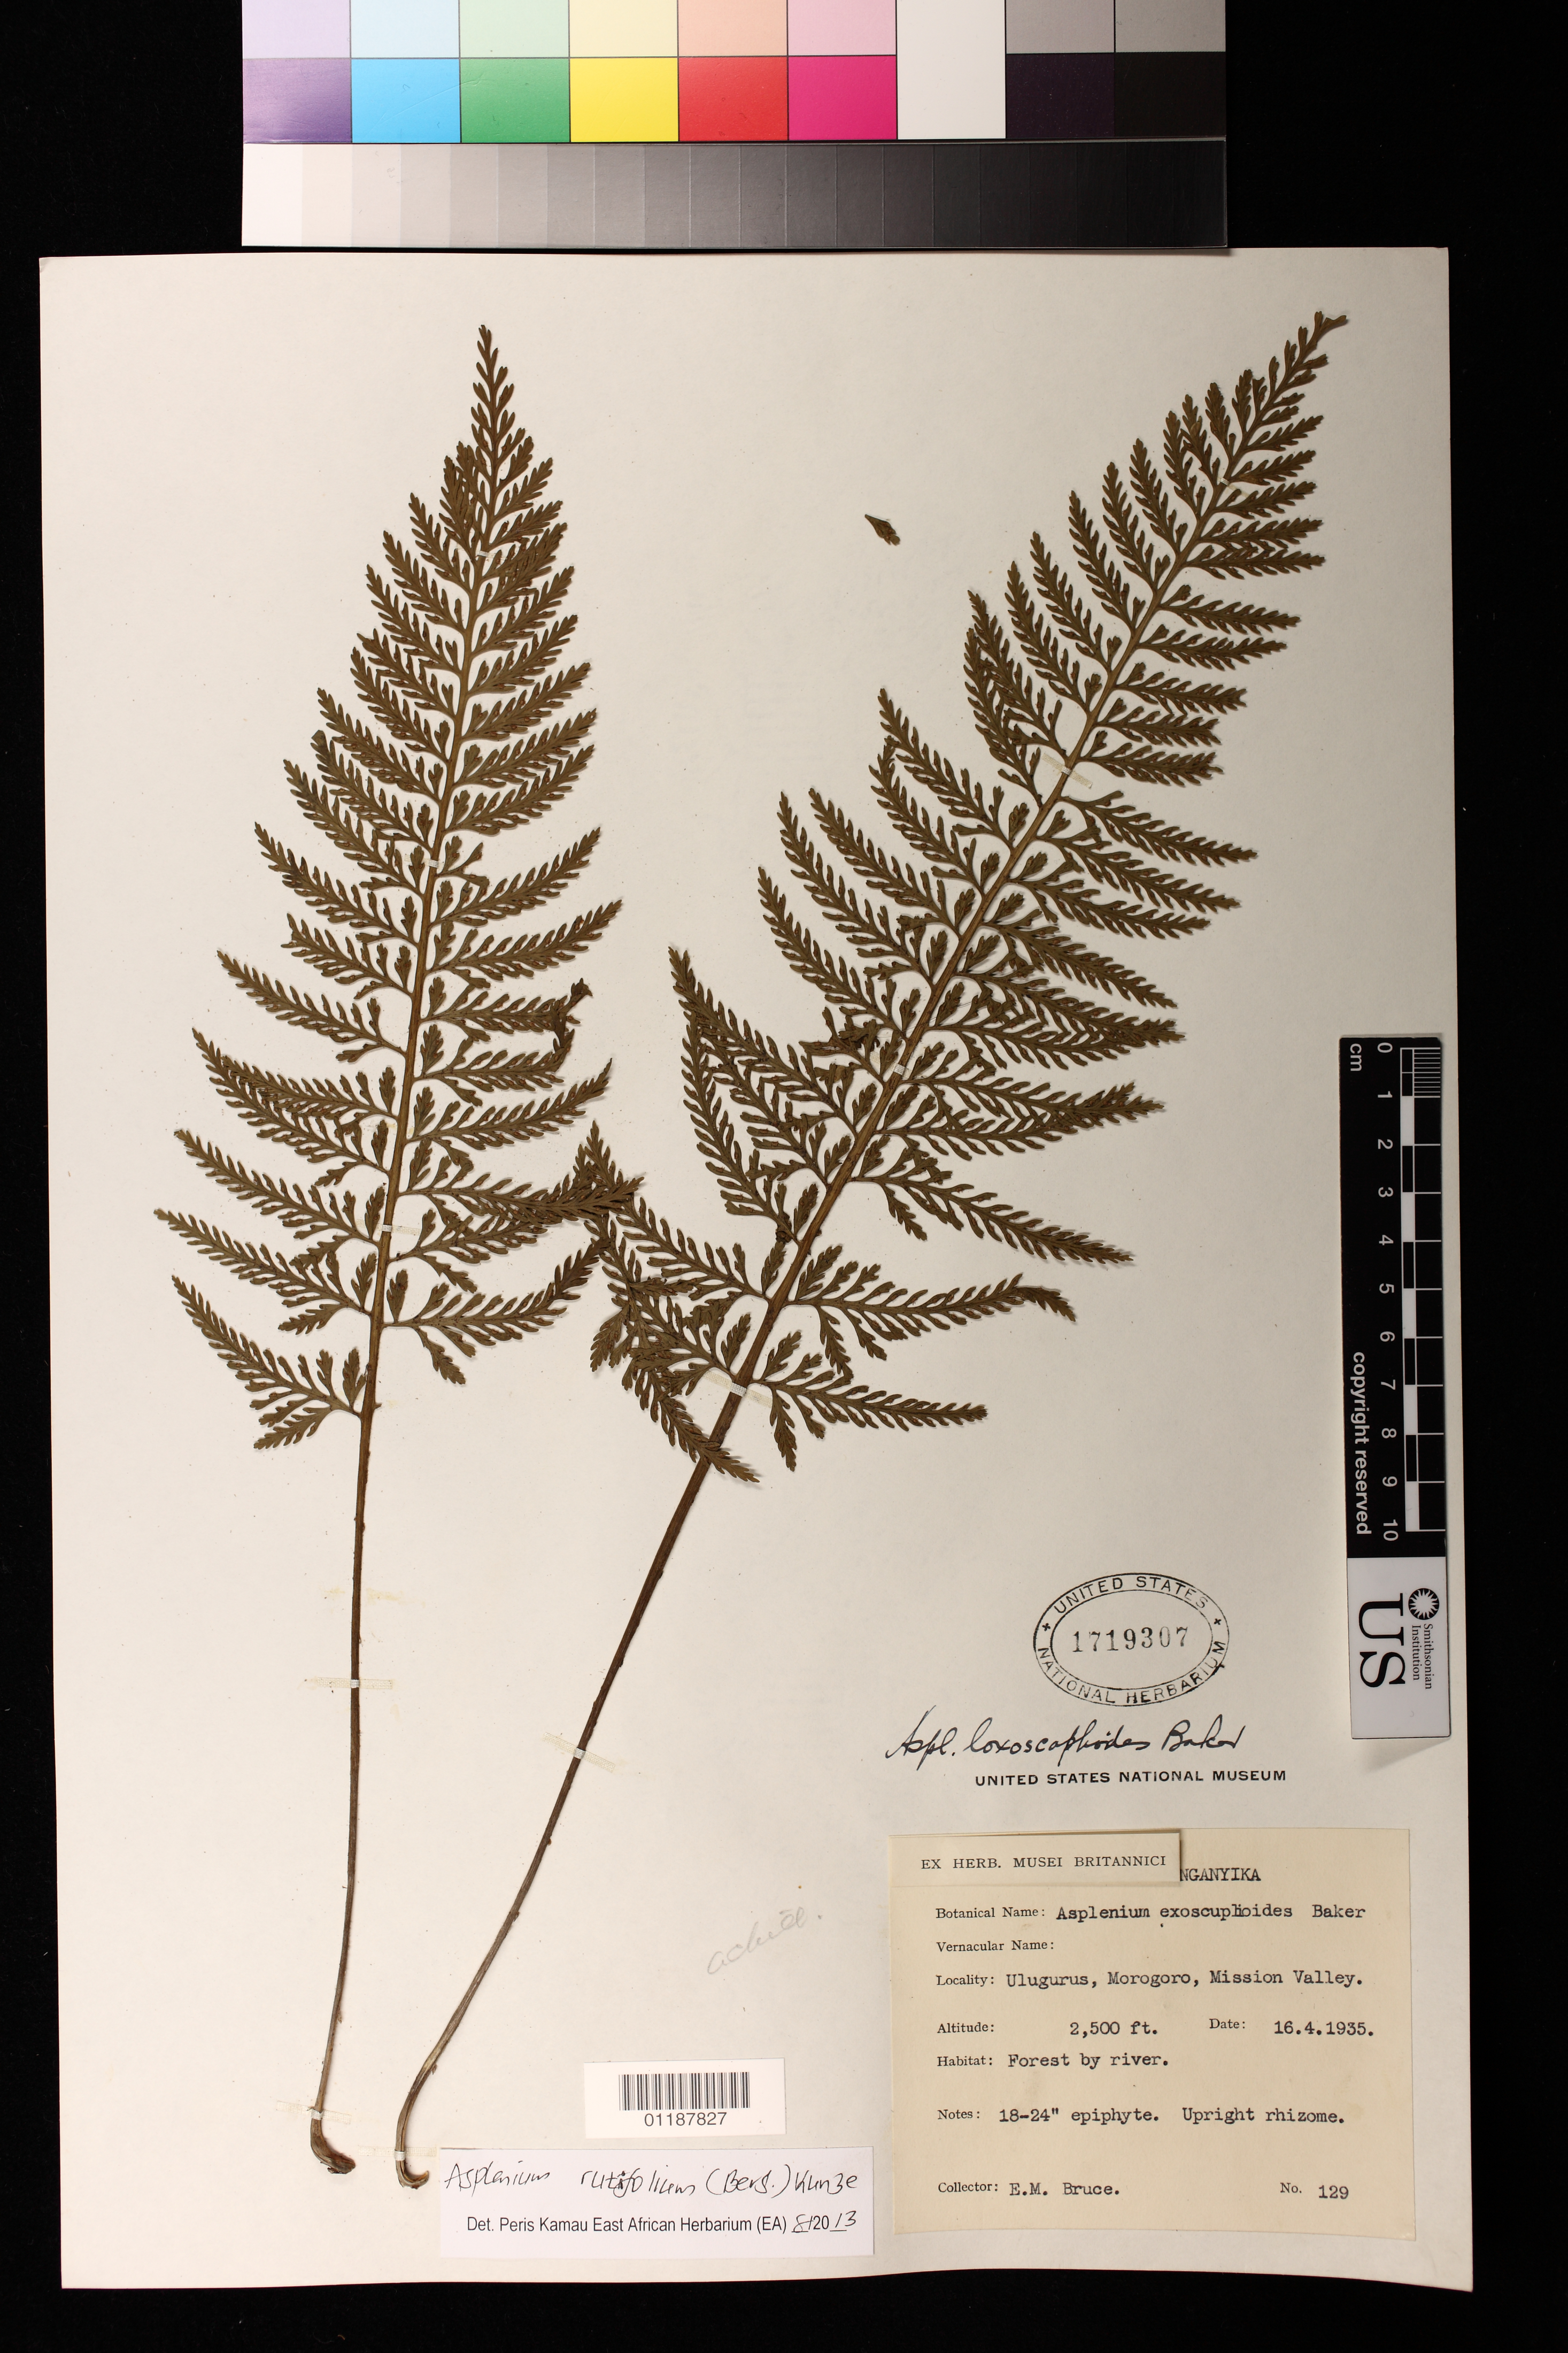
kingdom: Plantae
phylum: Tracheophyta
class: Polypodiopsida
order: Polypodiales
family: Aspleniaceae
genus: Asplenium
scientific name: Asplenium rutifolium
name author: (P.J. Bergius) Kunze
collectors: E. Bruce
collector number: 129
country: Tanzania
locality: Ulugurus, Morogoro, Mission Valley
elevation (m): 762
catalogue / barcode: US 1719307